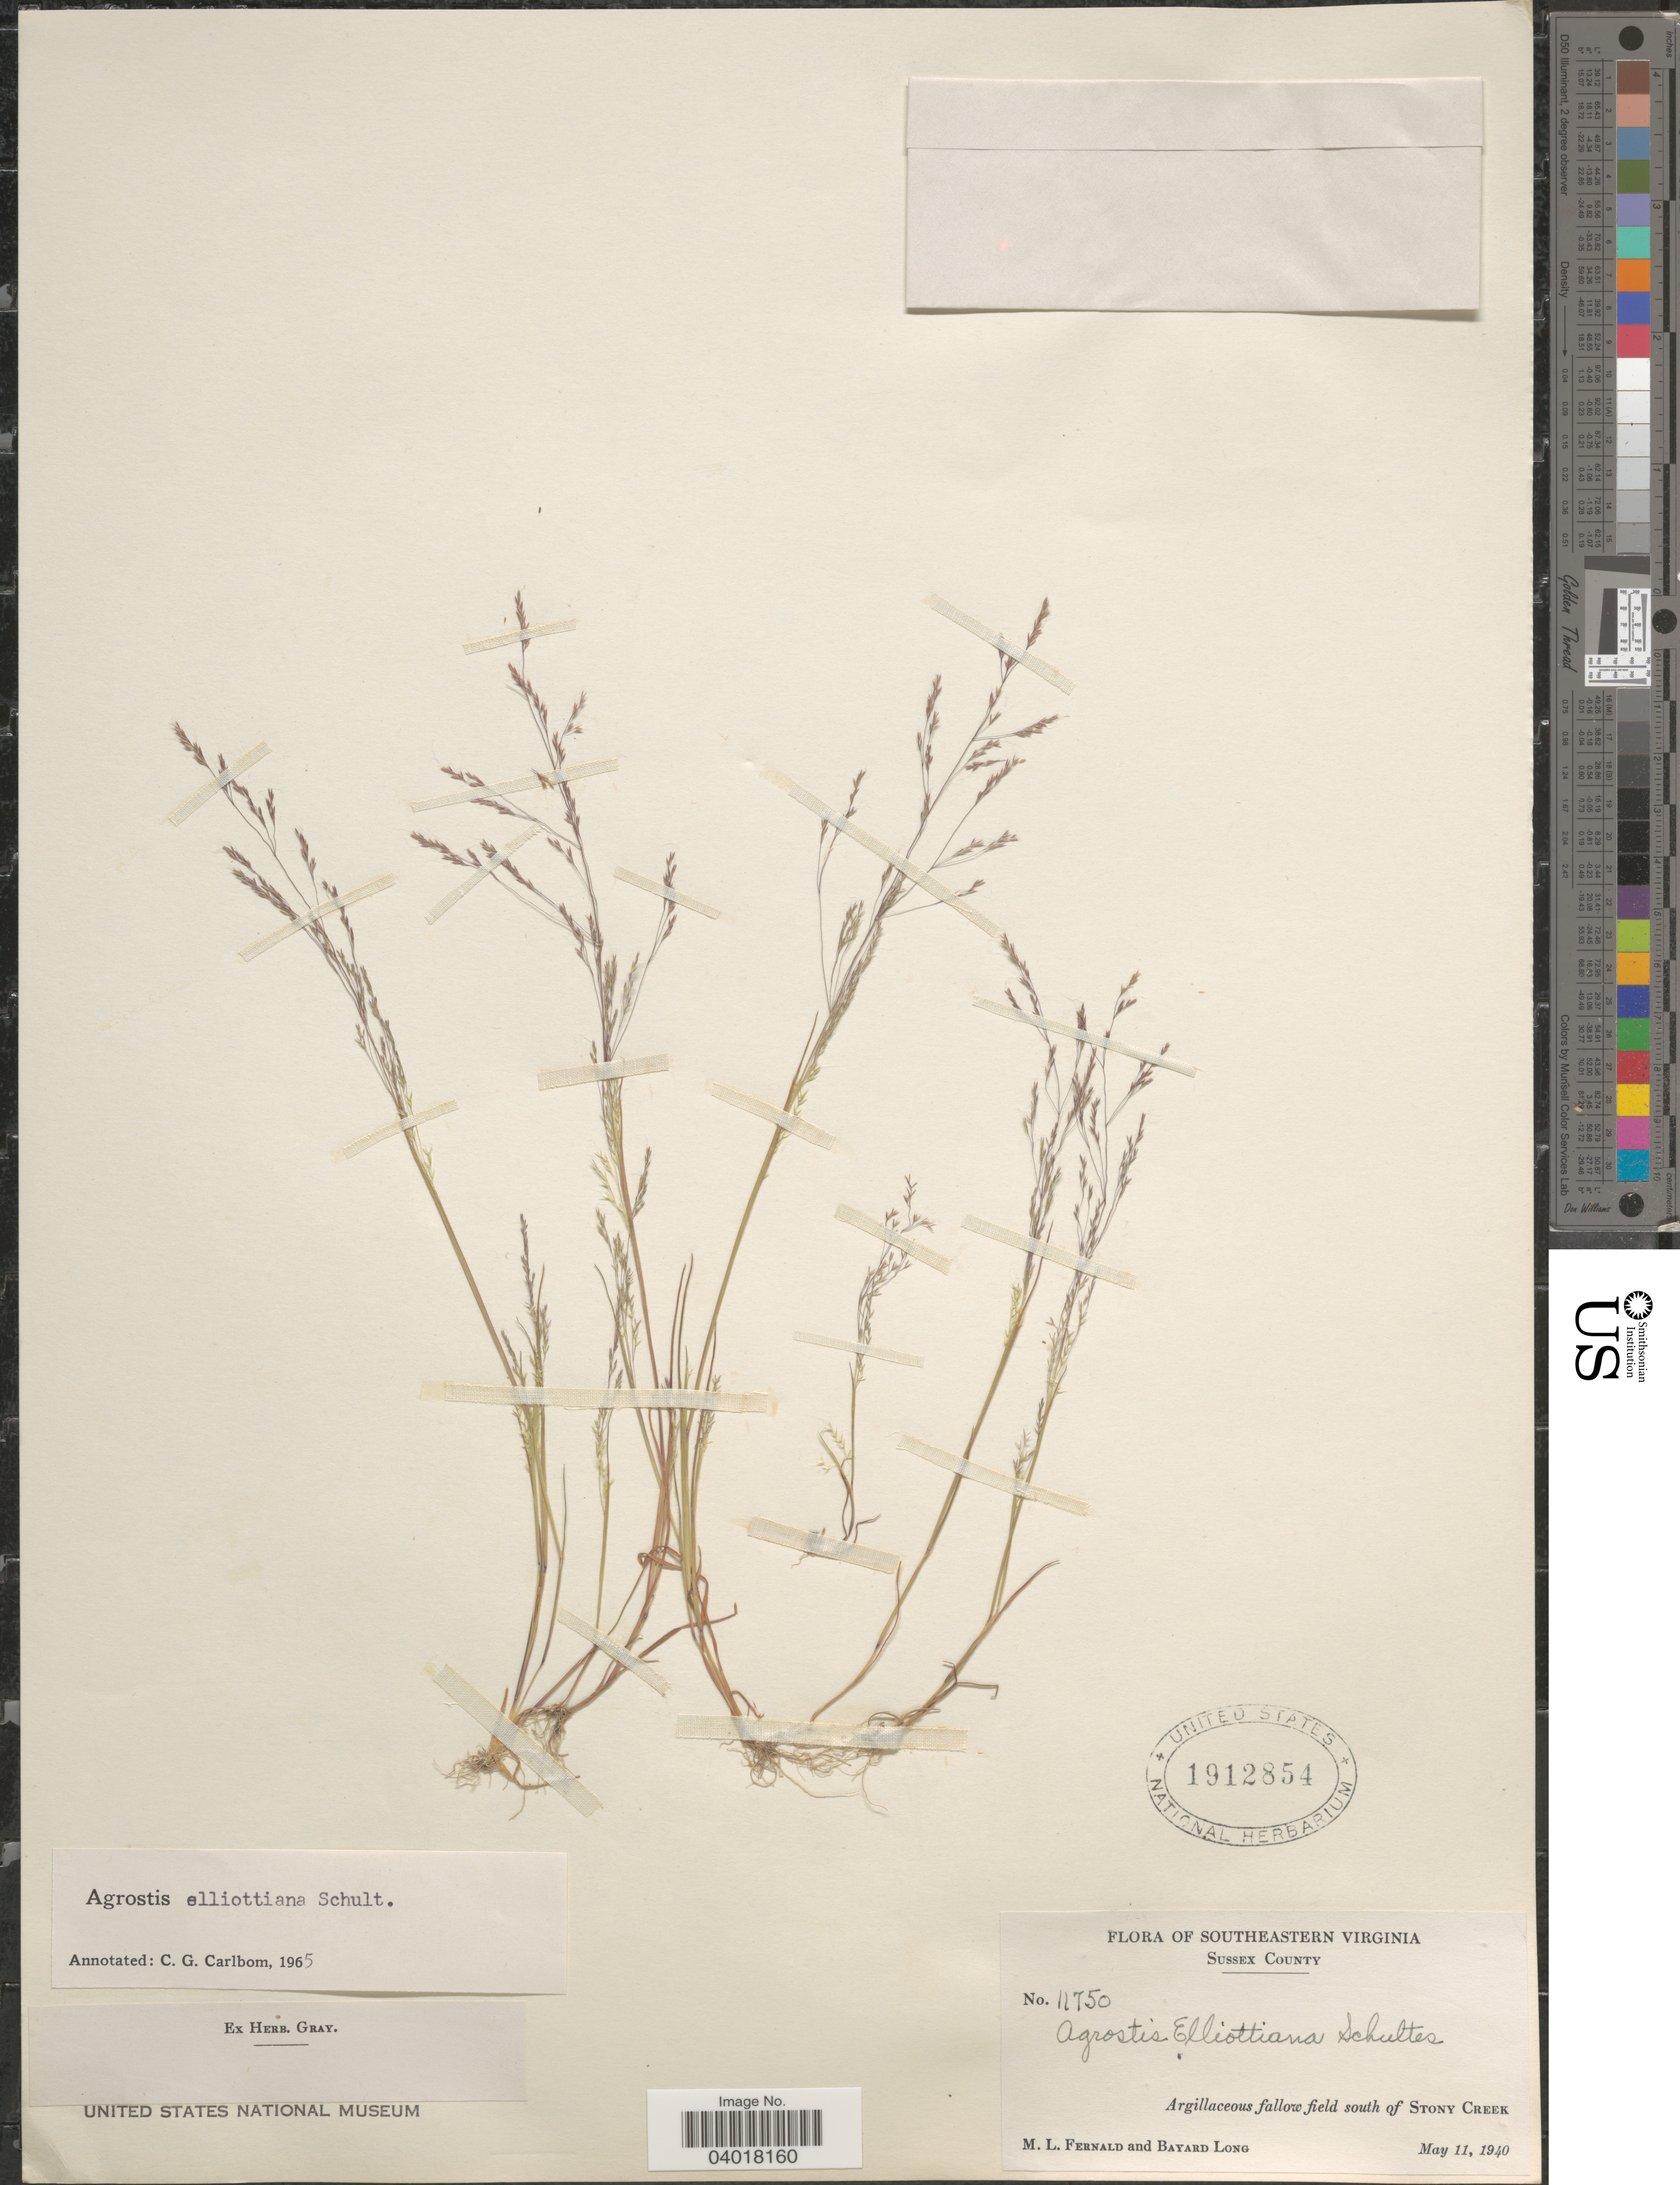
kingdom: Plantae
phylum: Tracheophyta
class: Liliopsida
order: Poales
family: Poaceae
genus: Agrostis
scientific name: Agrostis elliottiana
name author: Schult.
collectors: M. L. Fernald & B. Long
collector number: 11750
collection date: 1940-05-11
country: United States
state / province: Virginia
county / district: Sussex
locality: Southeastern Virginia. Sussex County. Argillaceous fallow field south of Stony Creek.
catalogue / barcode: US 1912854